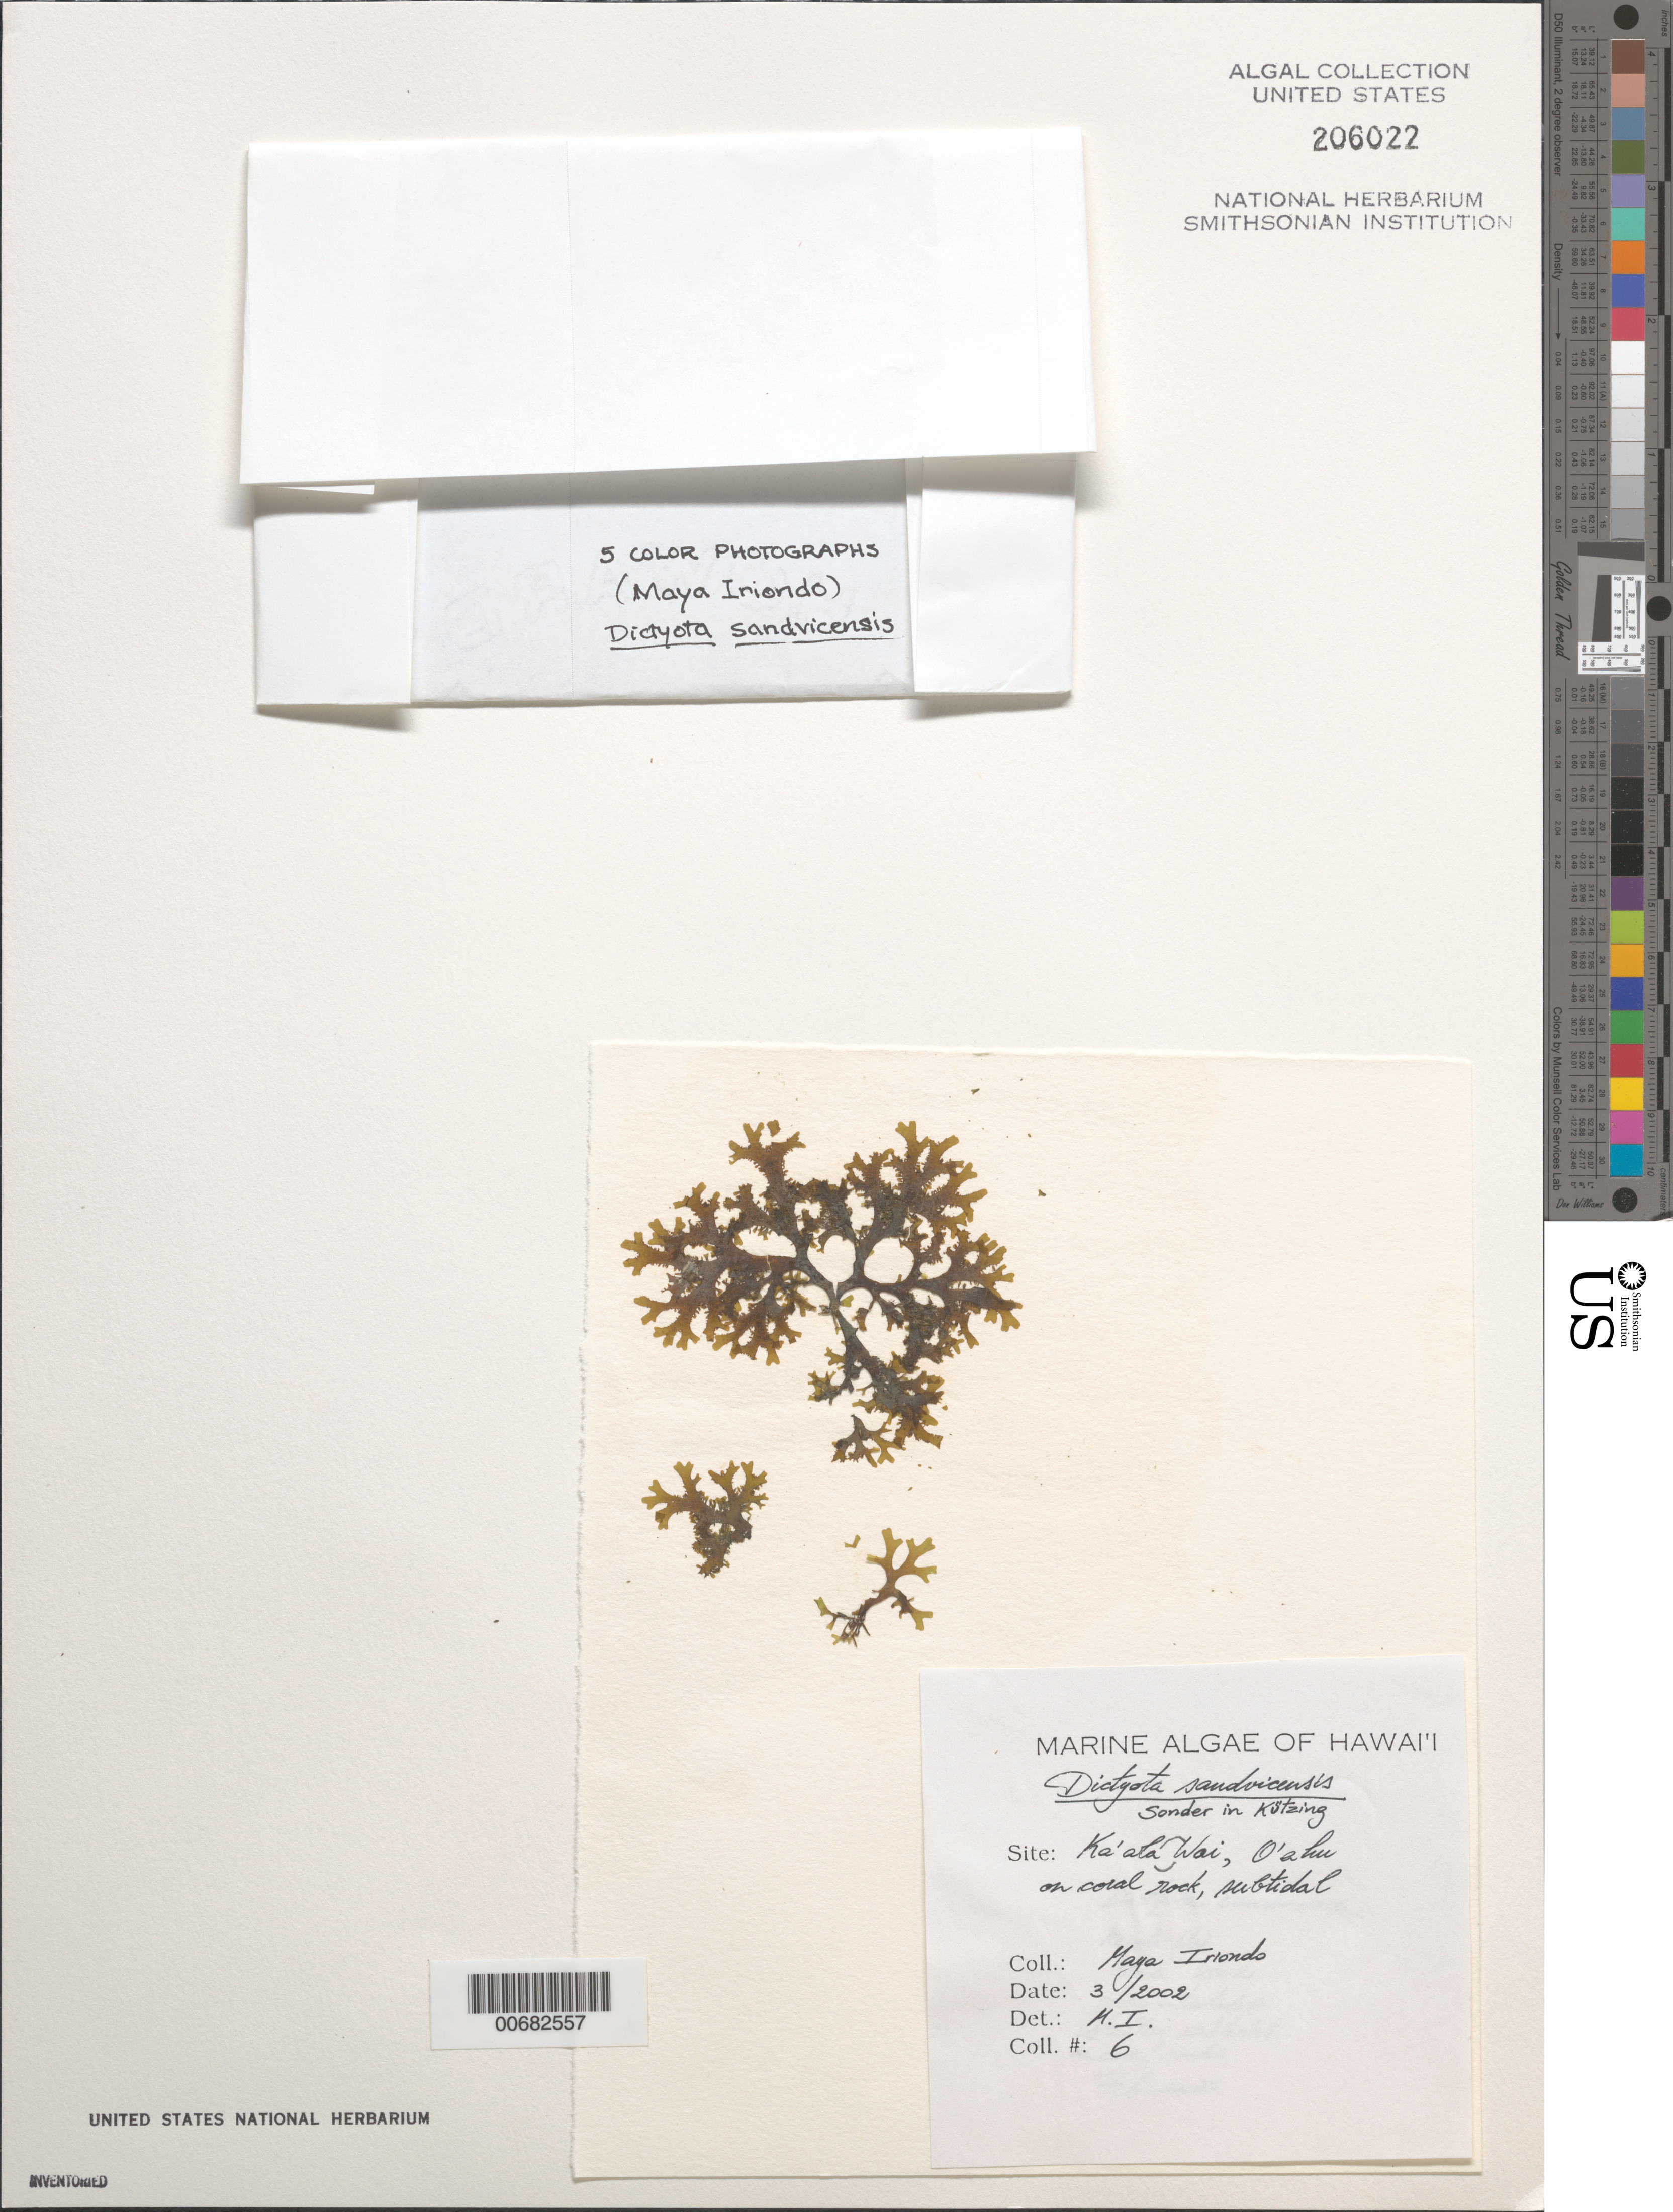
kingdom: Chromista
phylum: Ochrophyta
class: Phaeophyceae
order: Dictyotales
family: Dictyotaceae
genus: Dictyota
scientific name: Dictyota sandvicensis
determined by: Iriondo, M.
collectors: M. Iriondo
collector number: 6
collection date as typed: Mar 2002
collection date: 2002-03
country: United States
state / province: Hawaii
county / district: Honolulu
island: Oahu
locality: Ka'alawai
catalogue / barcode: US 206022